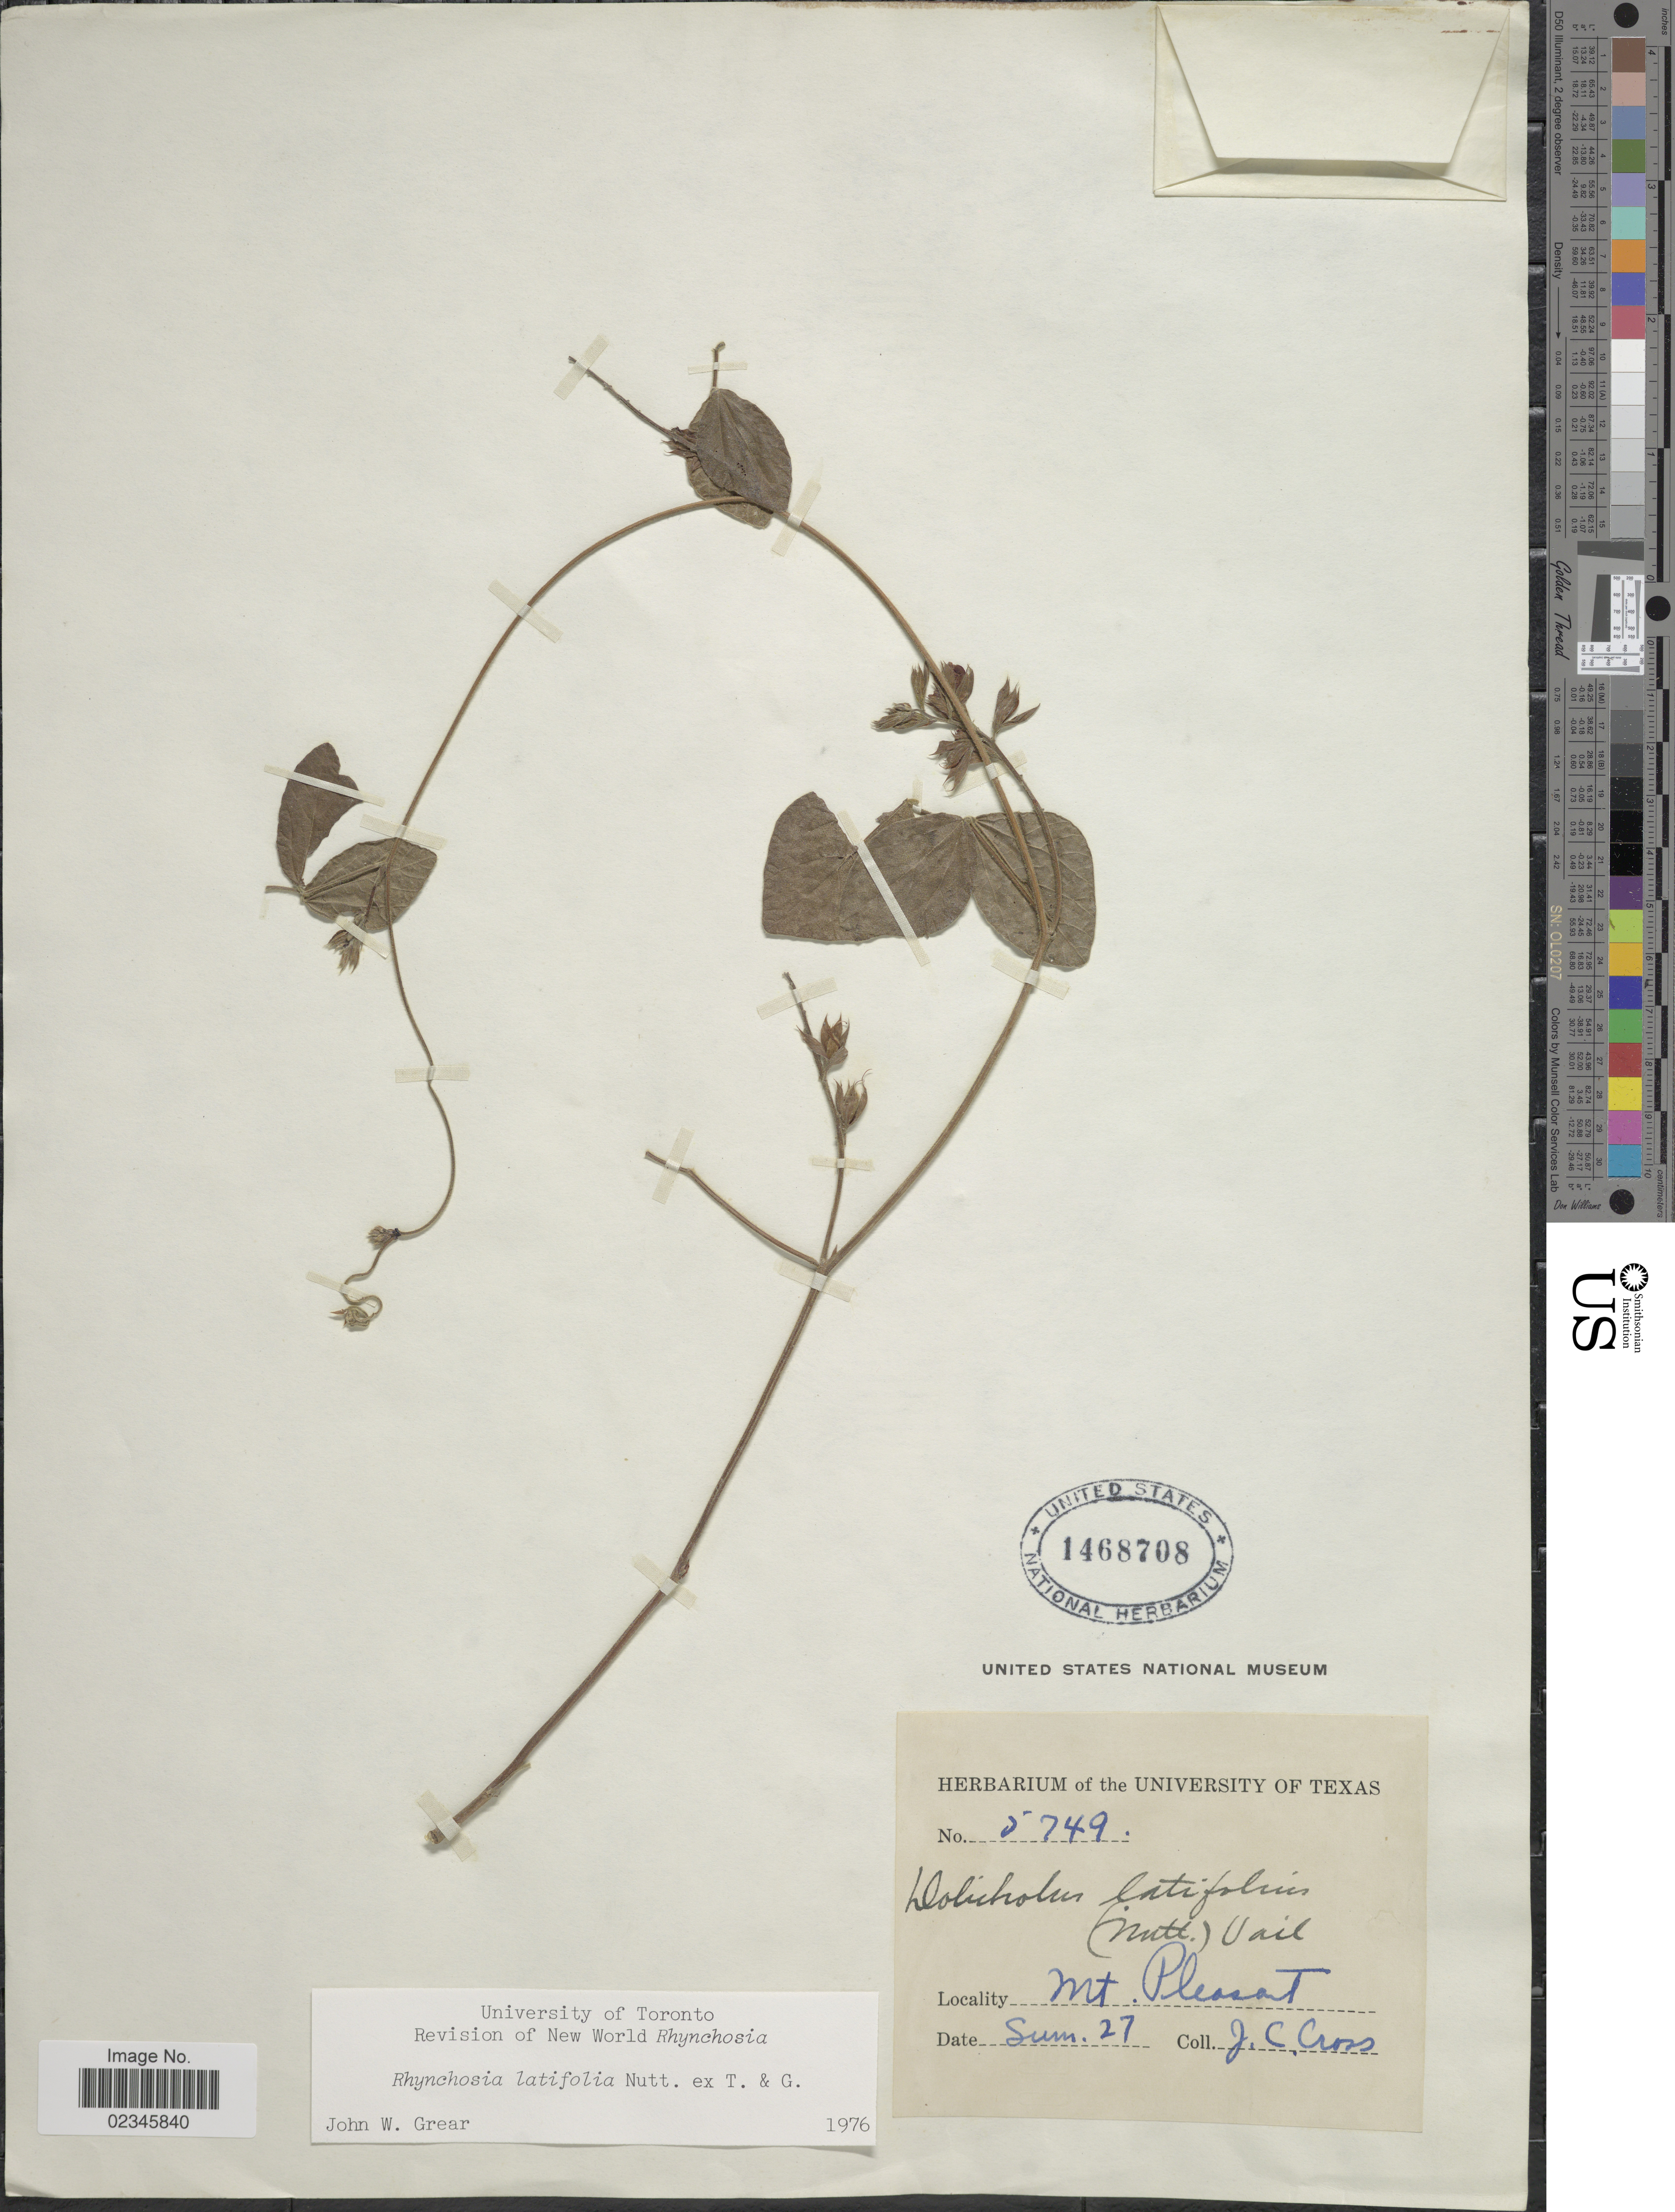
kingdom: Plantae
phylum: Tracheophyta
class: Magnoliopsida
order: Fabales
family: Fabaceae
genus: Rhynchosia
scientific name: Rhynchosia latifolia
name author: Nutt. ex Torr. & A. Gray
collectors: J. Cross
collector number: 5749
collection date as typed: Sum. 27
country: United States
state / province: Texas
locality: Mt. Pleasant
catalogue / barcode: US 1468708